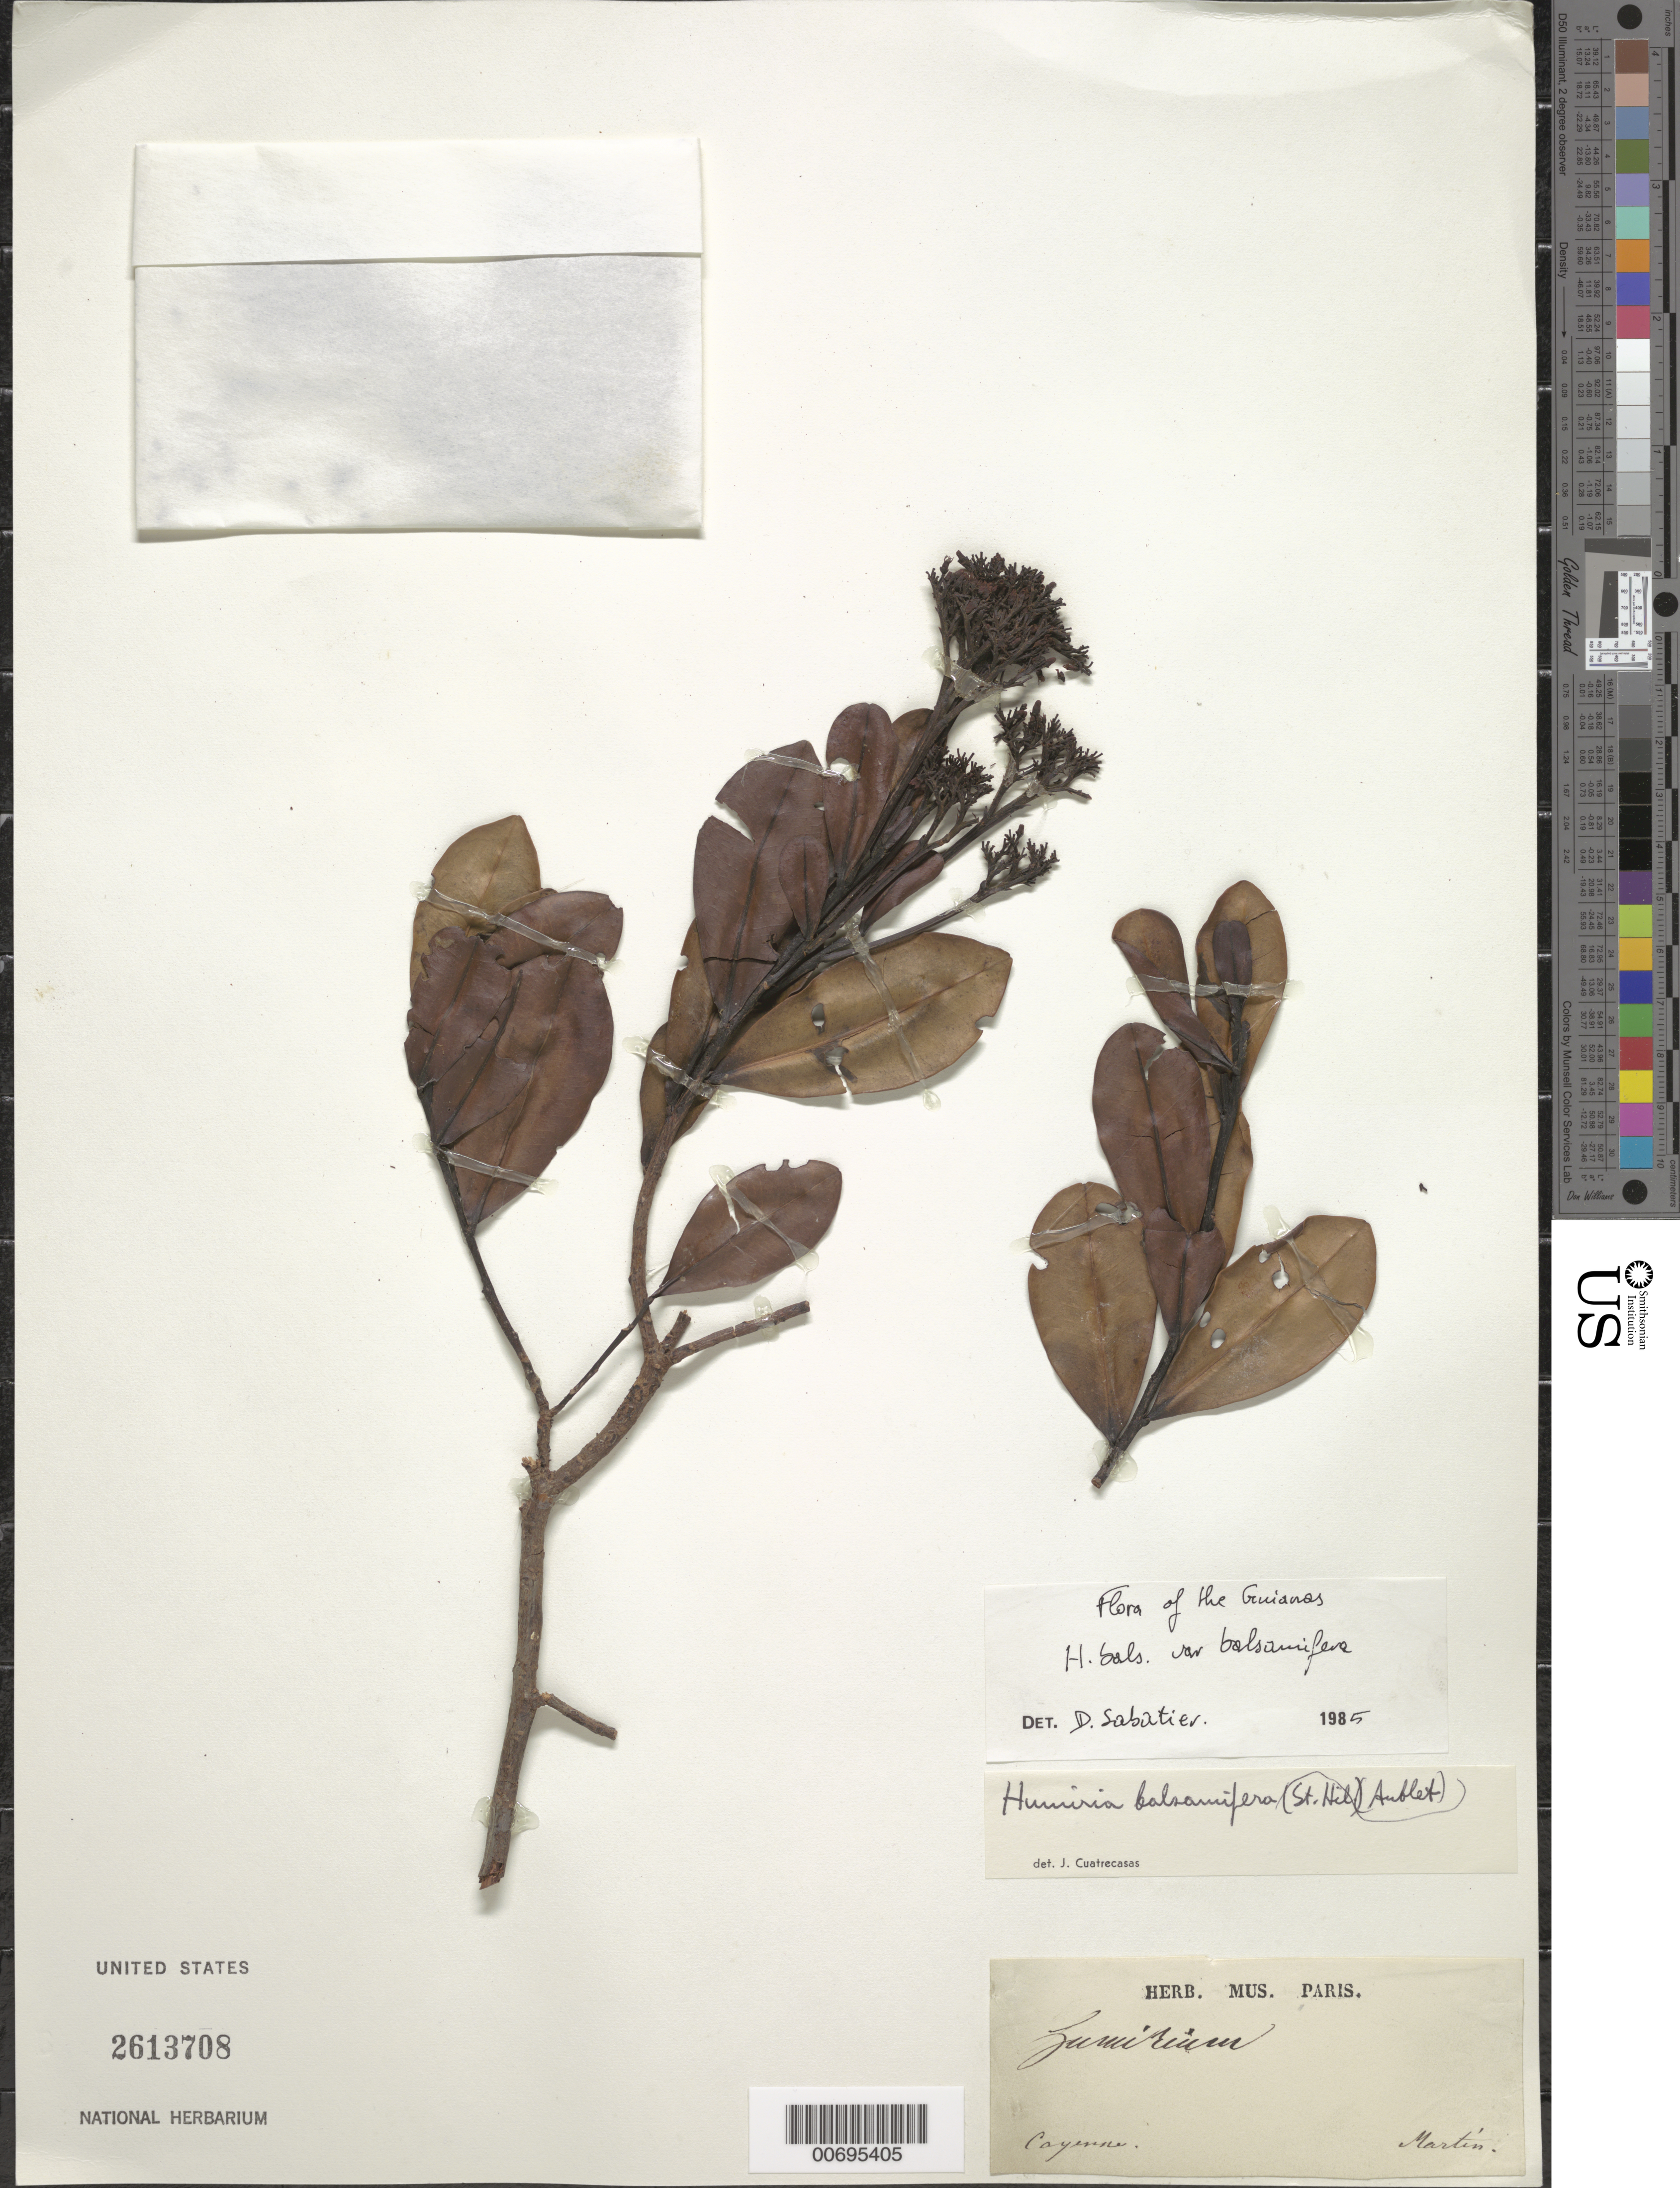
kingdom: Plantae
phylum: Tracheophyta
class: Magnoliopsida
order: Malpighiales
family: Humiriaceae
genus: Humiria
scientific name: Humiria balsamifera var. balsamifera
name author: Aubl.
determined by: Sabatier, D.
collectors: J. Martin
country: French Guiana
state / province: Cayenne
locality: Cayenne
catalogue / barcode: US 2613708